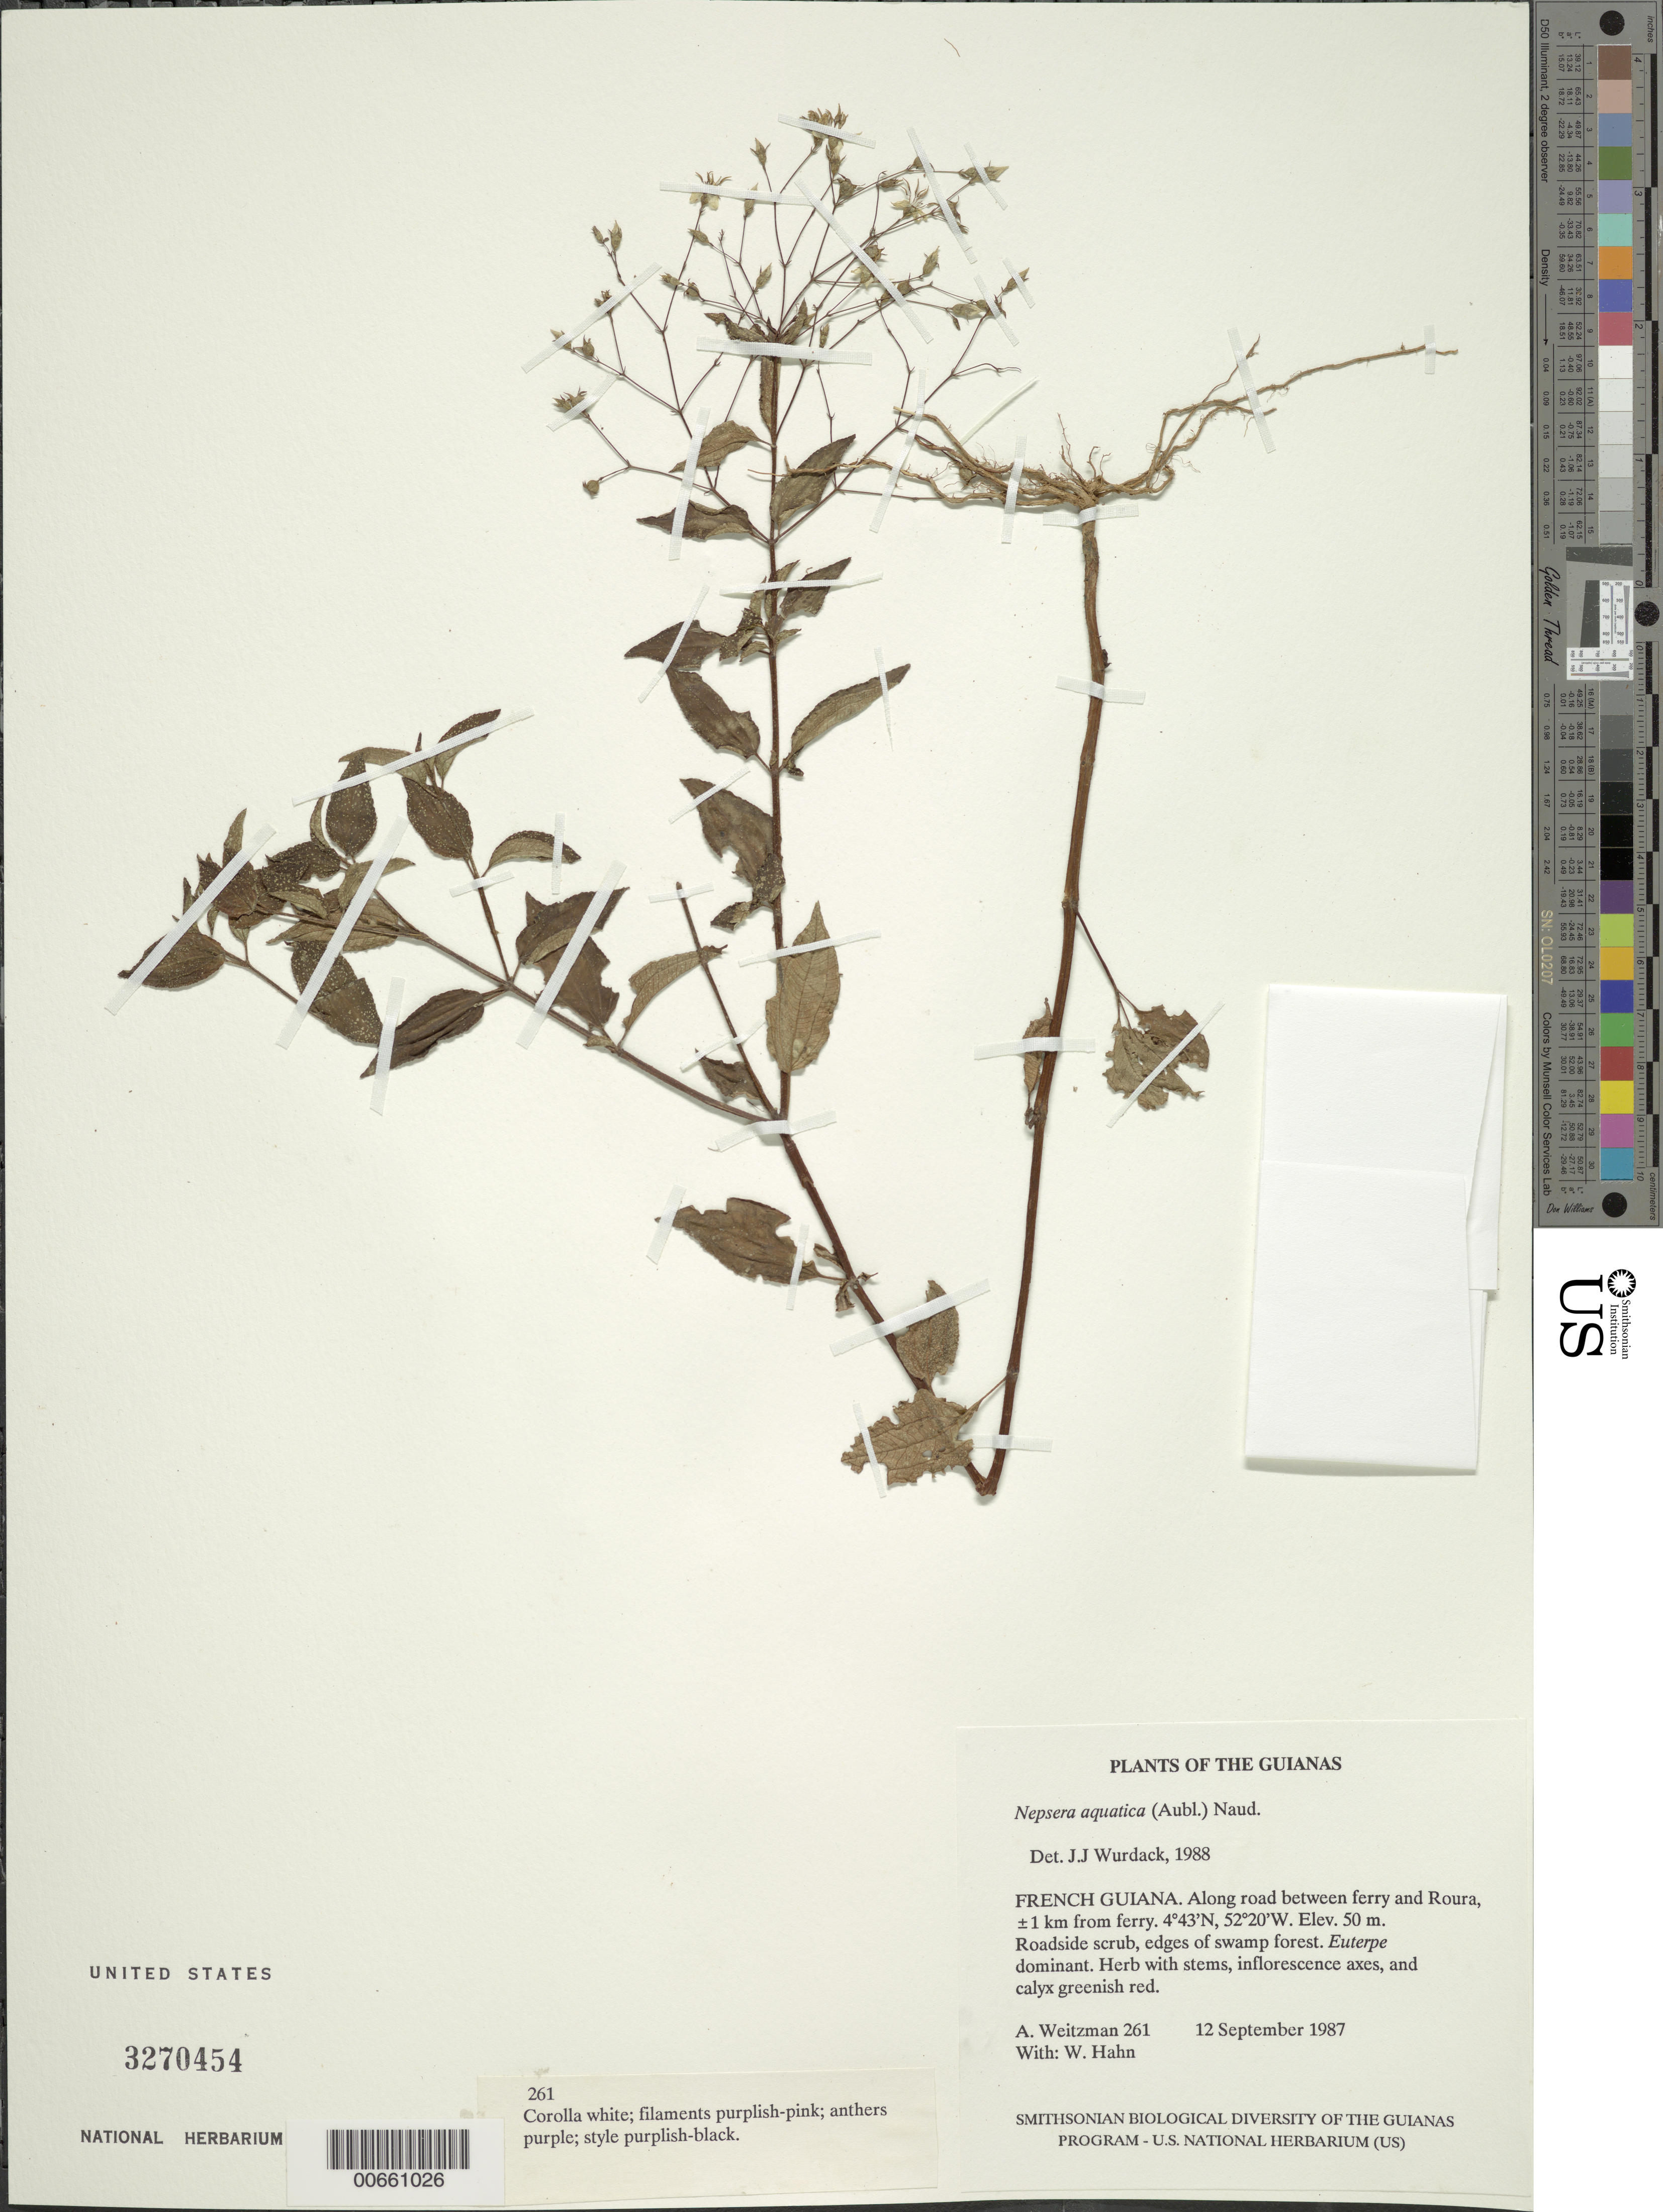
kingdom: Plantae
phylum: Tracheophyta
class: Magnoliopsida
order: Myrtales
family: Melastomataceae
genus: Nepsera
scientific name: Nepsera aquatica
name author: (Aubl.) Naudin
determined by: Wurdack, John J., (US), US (UNITED STATES)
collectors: A. L. Weitzman & W. Hahn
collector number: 261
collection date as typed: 12 September 1987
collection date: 1987-09-12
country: French Guiana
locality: Along road between ferry and Roura, ±1 km from ferry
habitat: Roadside scrub, edges of Swamp forestEuterpe dominant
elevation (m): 50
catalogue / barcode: US 3270454